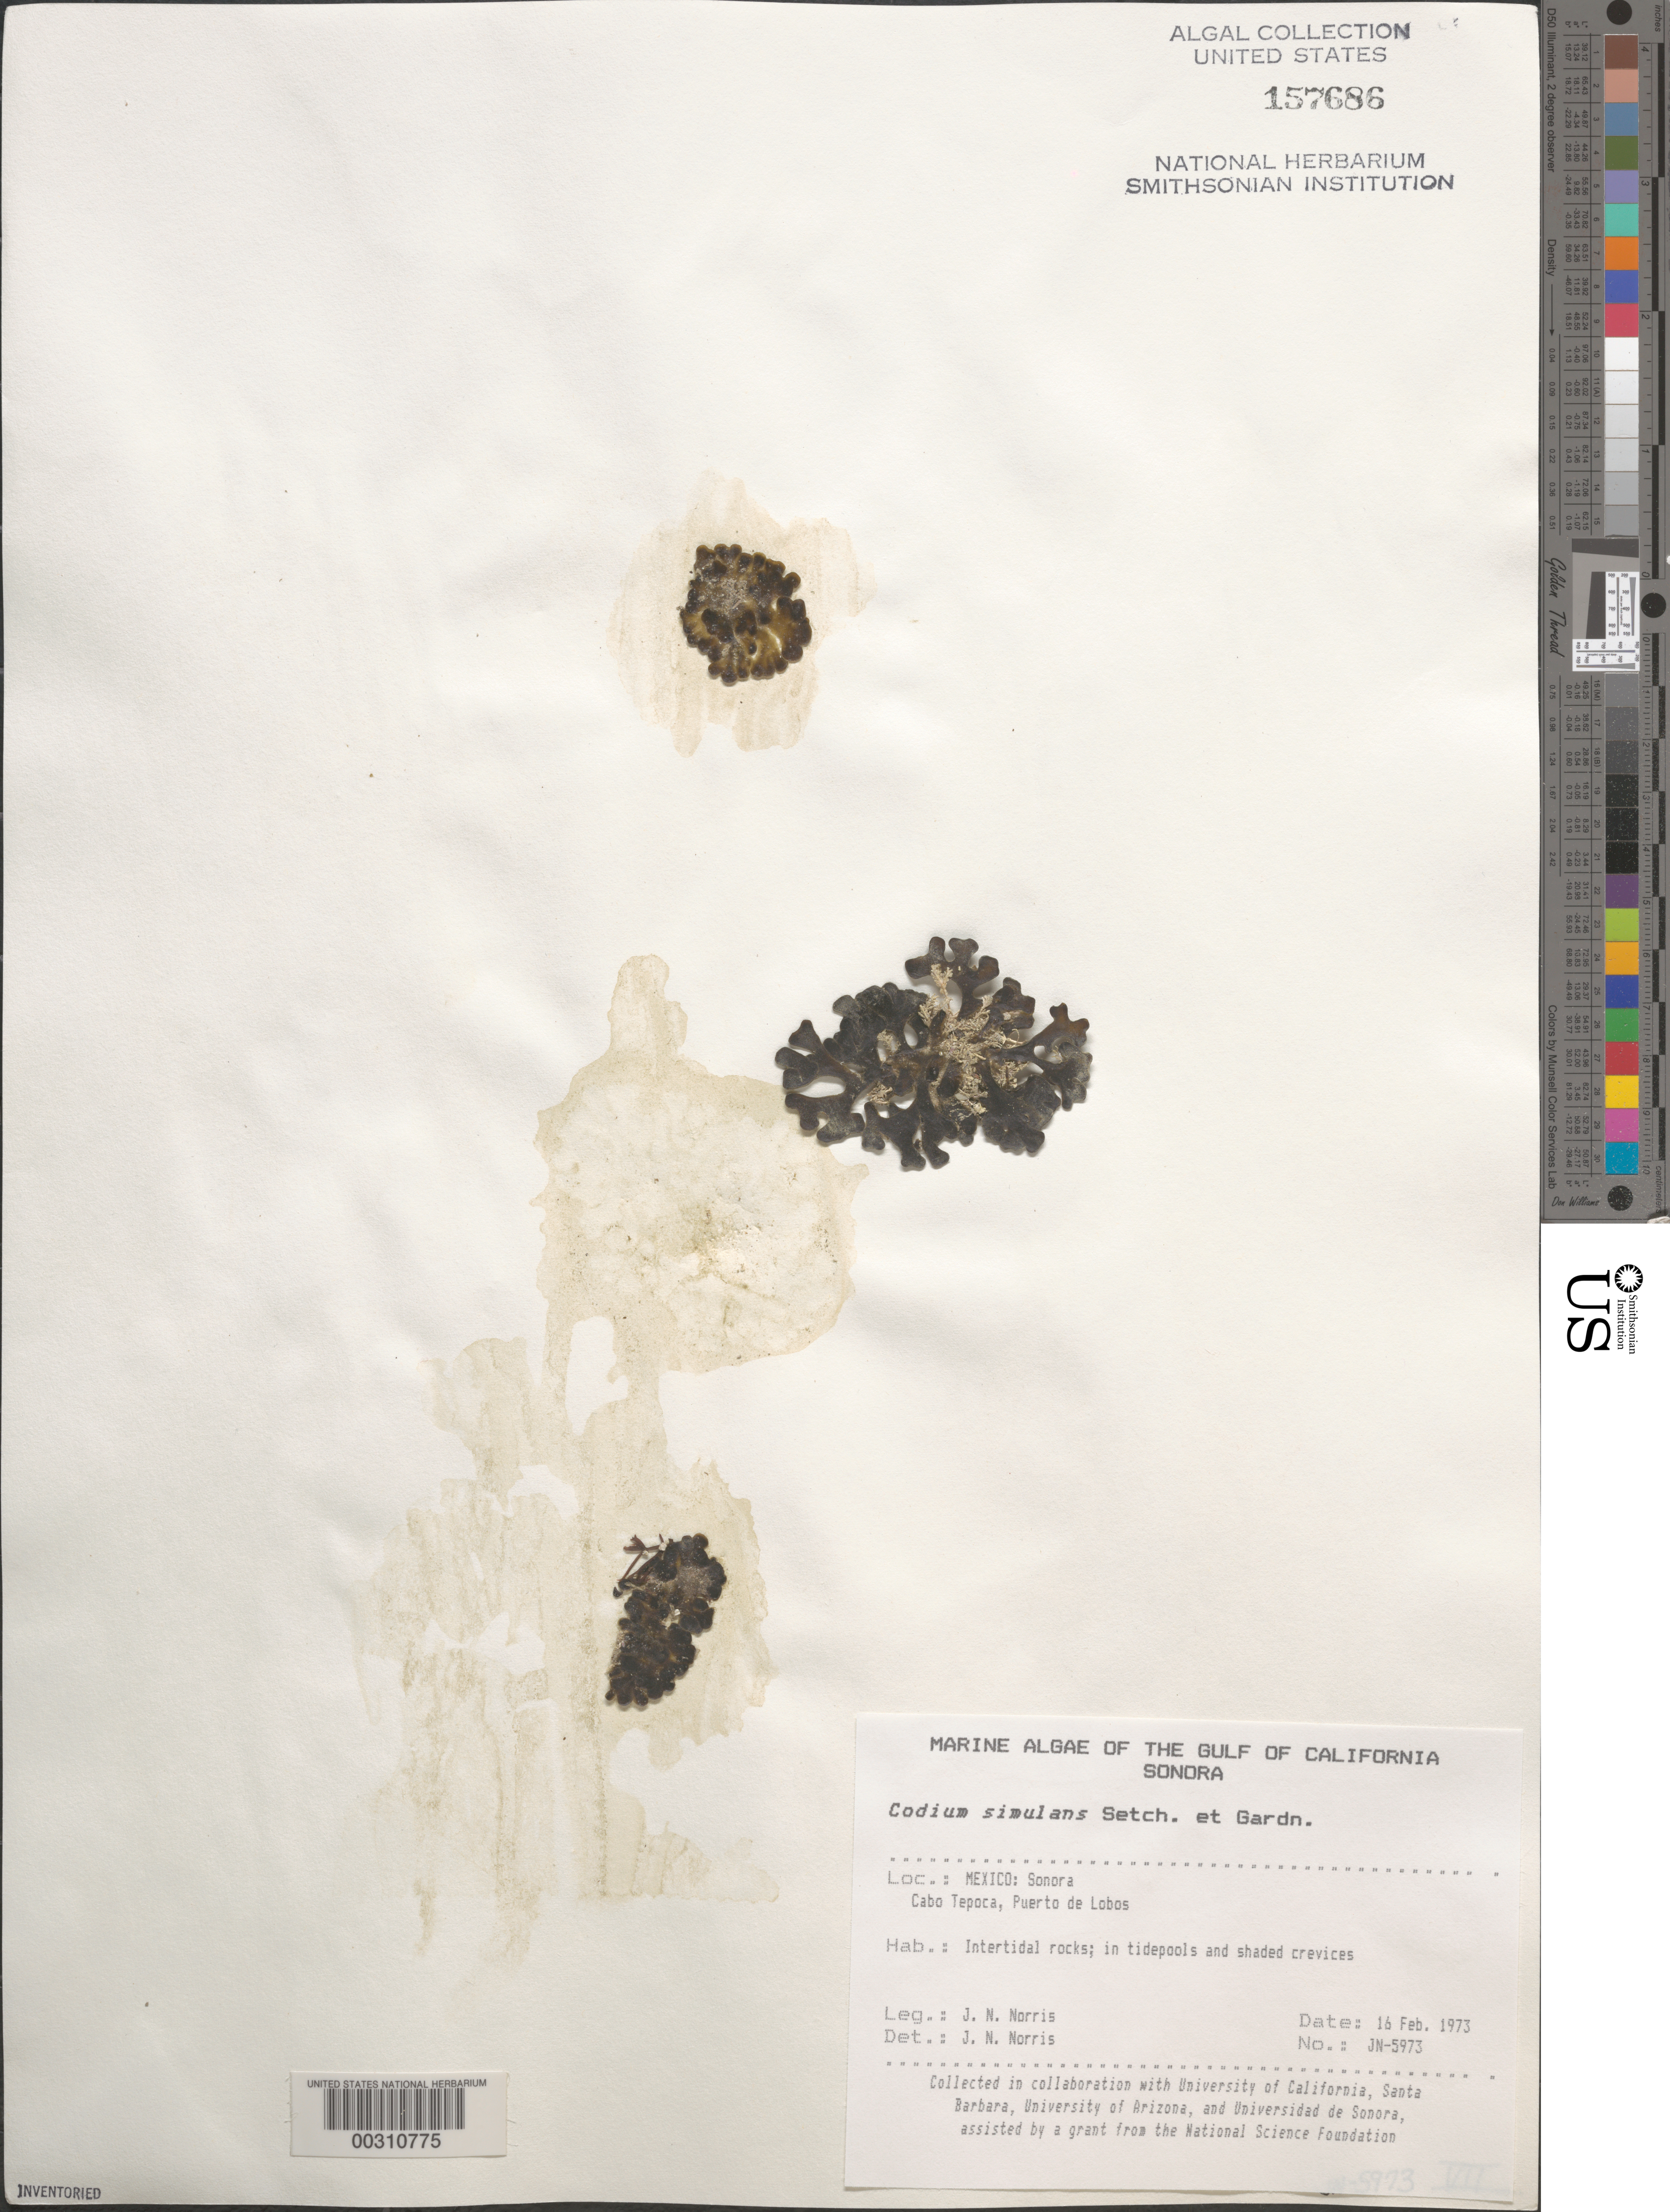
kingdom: Plantae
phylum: Chlorophyta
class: Ulvophyceae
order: Bryopsidales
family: Codiaceae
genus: Codium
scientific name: Codium simulans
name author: Setch. & N.L. Gardner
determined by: Norris, James N.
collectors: J. N. Norris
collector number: JN-5973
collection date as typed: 16 Feb 1973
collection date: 1973-02-16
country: Mexico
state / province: Sonora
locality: Cabo Tepoca, Puerto de Lobos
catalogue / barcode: US 157686